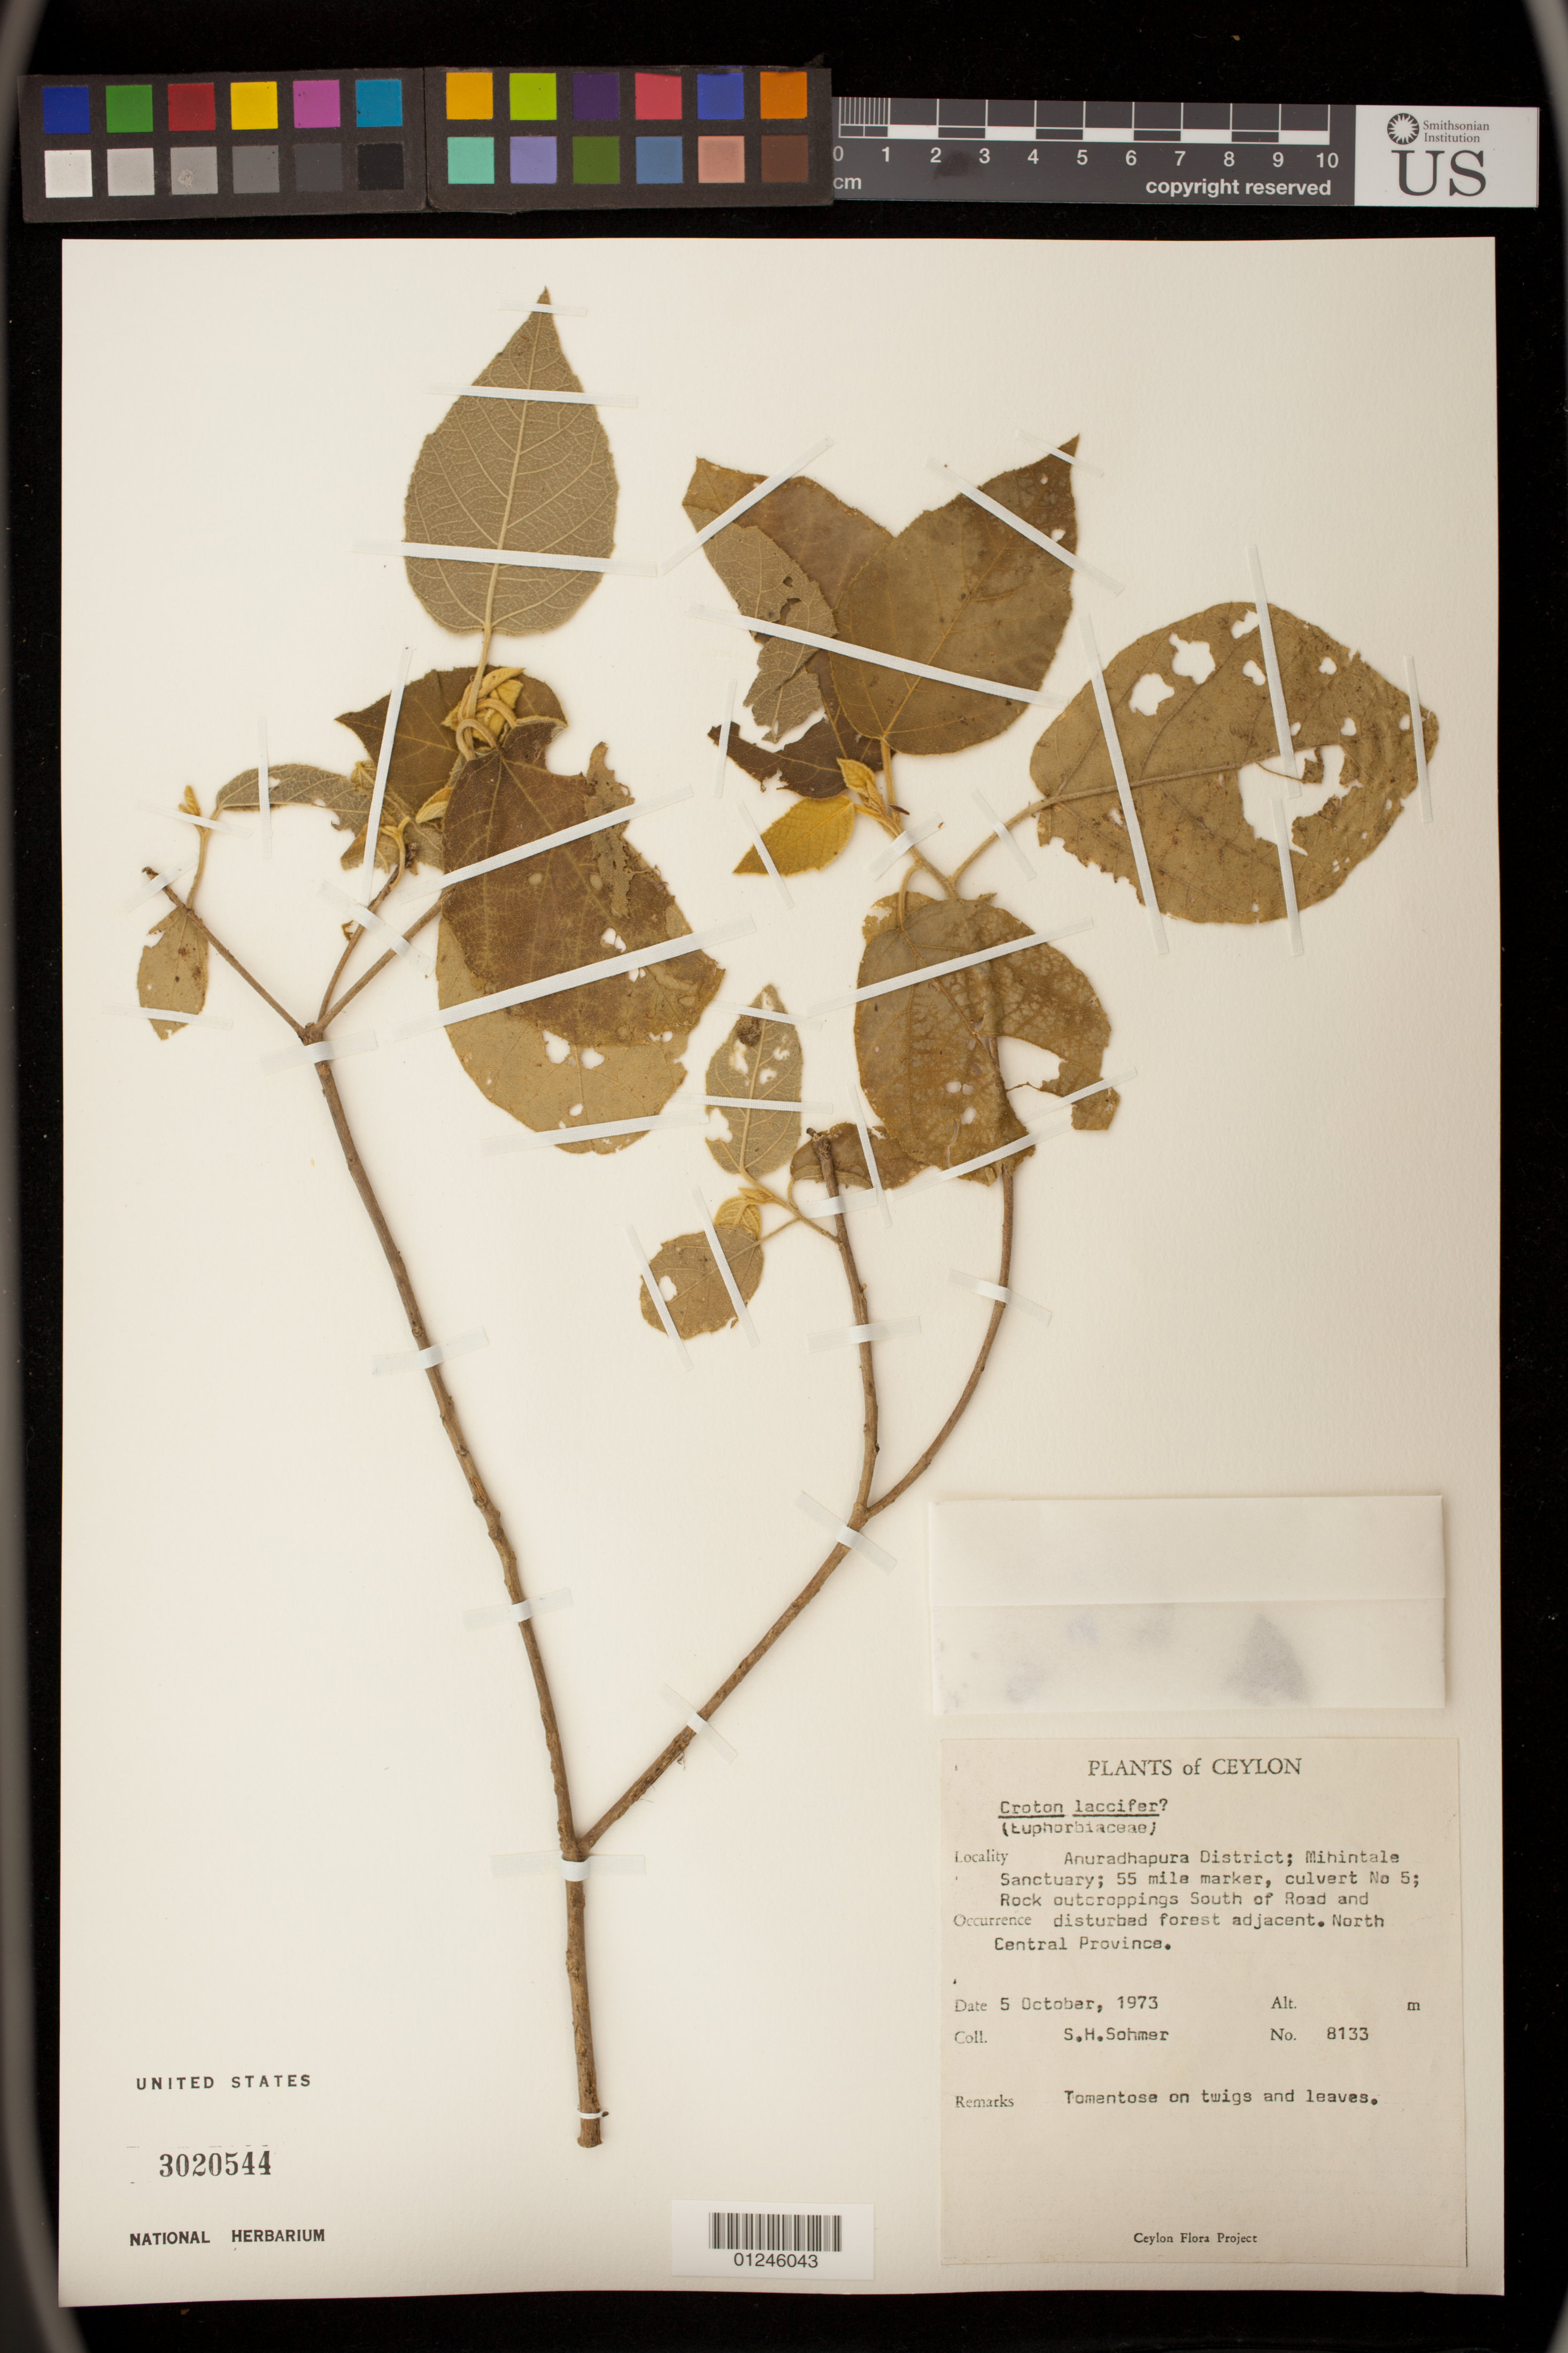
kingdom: Plantae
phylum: Tracheophyta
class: Magnoliopsida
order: Malpighiales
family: Euphorbiaceae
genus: Croton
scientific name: Croton lacciferus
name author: Blanco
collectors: S. H. Sohmer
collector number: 8133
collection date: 1973-10-05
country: Sri Lanka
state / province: North Central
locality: Anuradhapura District, Mihintale Sanctuary; 55 mile marker, culvert No 5; Rock outcroppings South of Road and disturbed forest adjacent.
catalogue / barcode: US 3020544